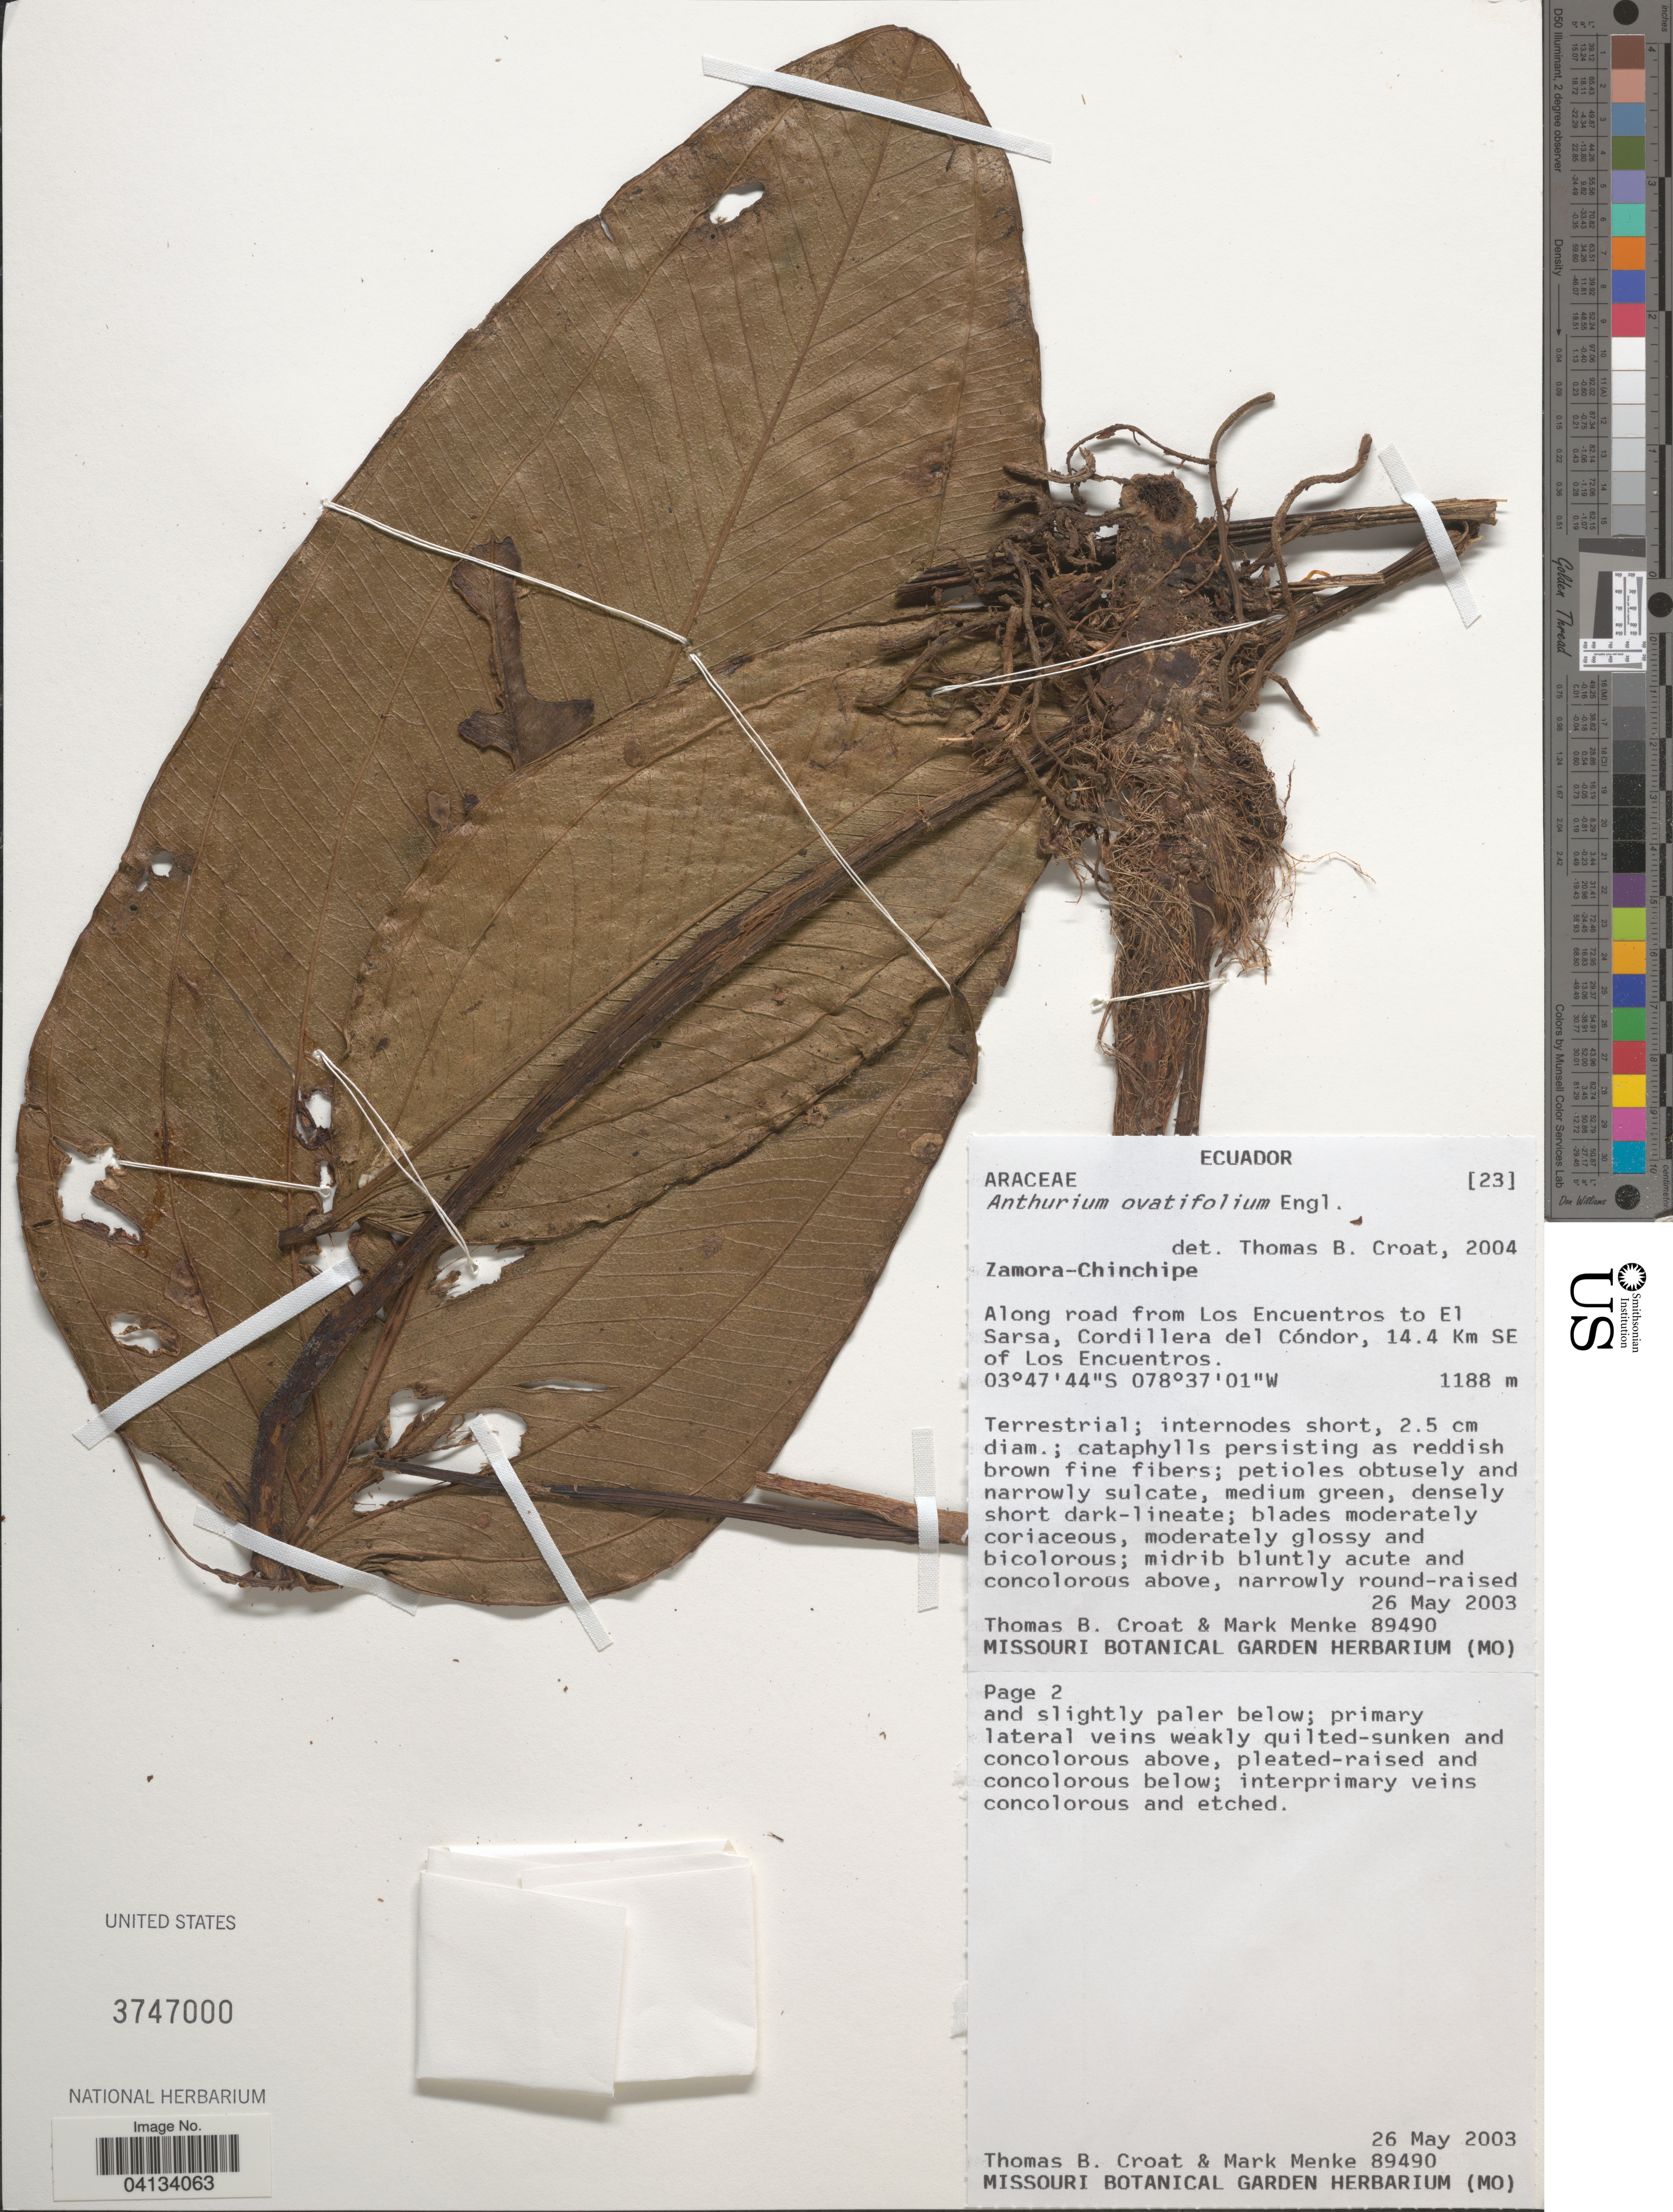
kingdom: Plantae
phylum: Tracheophyta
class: Liliopsida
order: Alismatales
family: Araceae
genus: Anthurium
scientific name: Anthurium ovatifolium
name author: Engl.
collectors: T. B. Croat & M. Menke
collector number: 89490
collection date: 2003-05-26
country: Ecuador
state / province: Zamora-Chinchipe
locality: Along road from Los Encuentros to El Sarsa, Cordillera del Cóndor, 14.4 Km SE of Los Encuentros.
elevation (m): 1188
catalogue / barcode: US 3747000